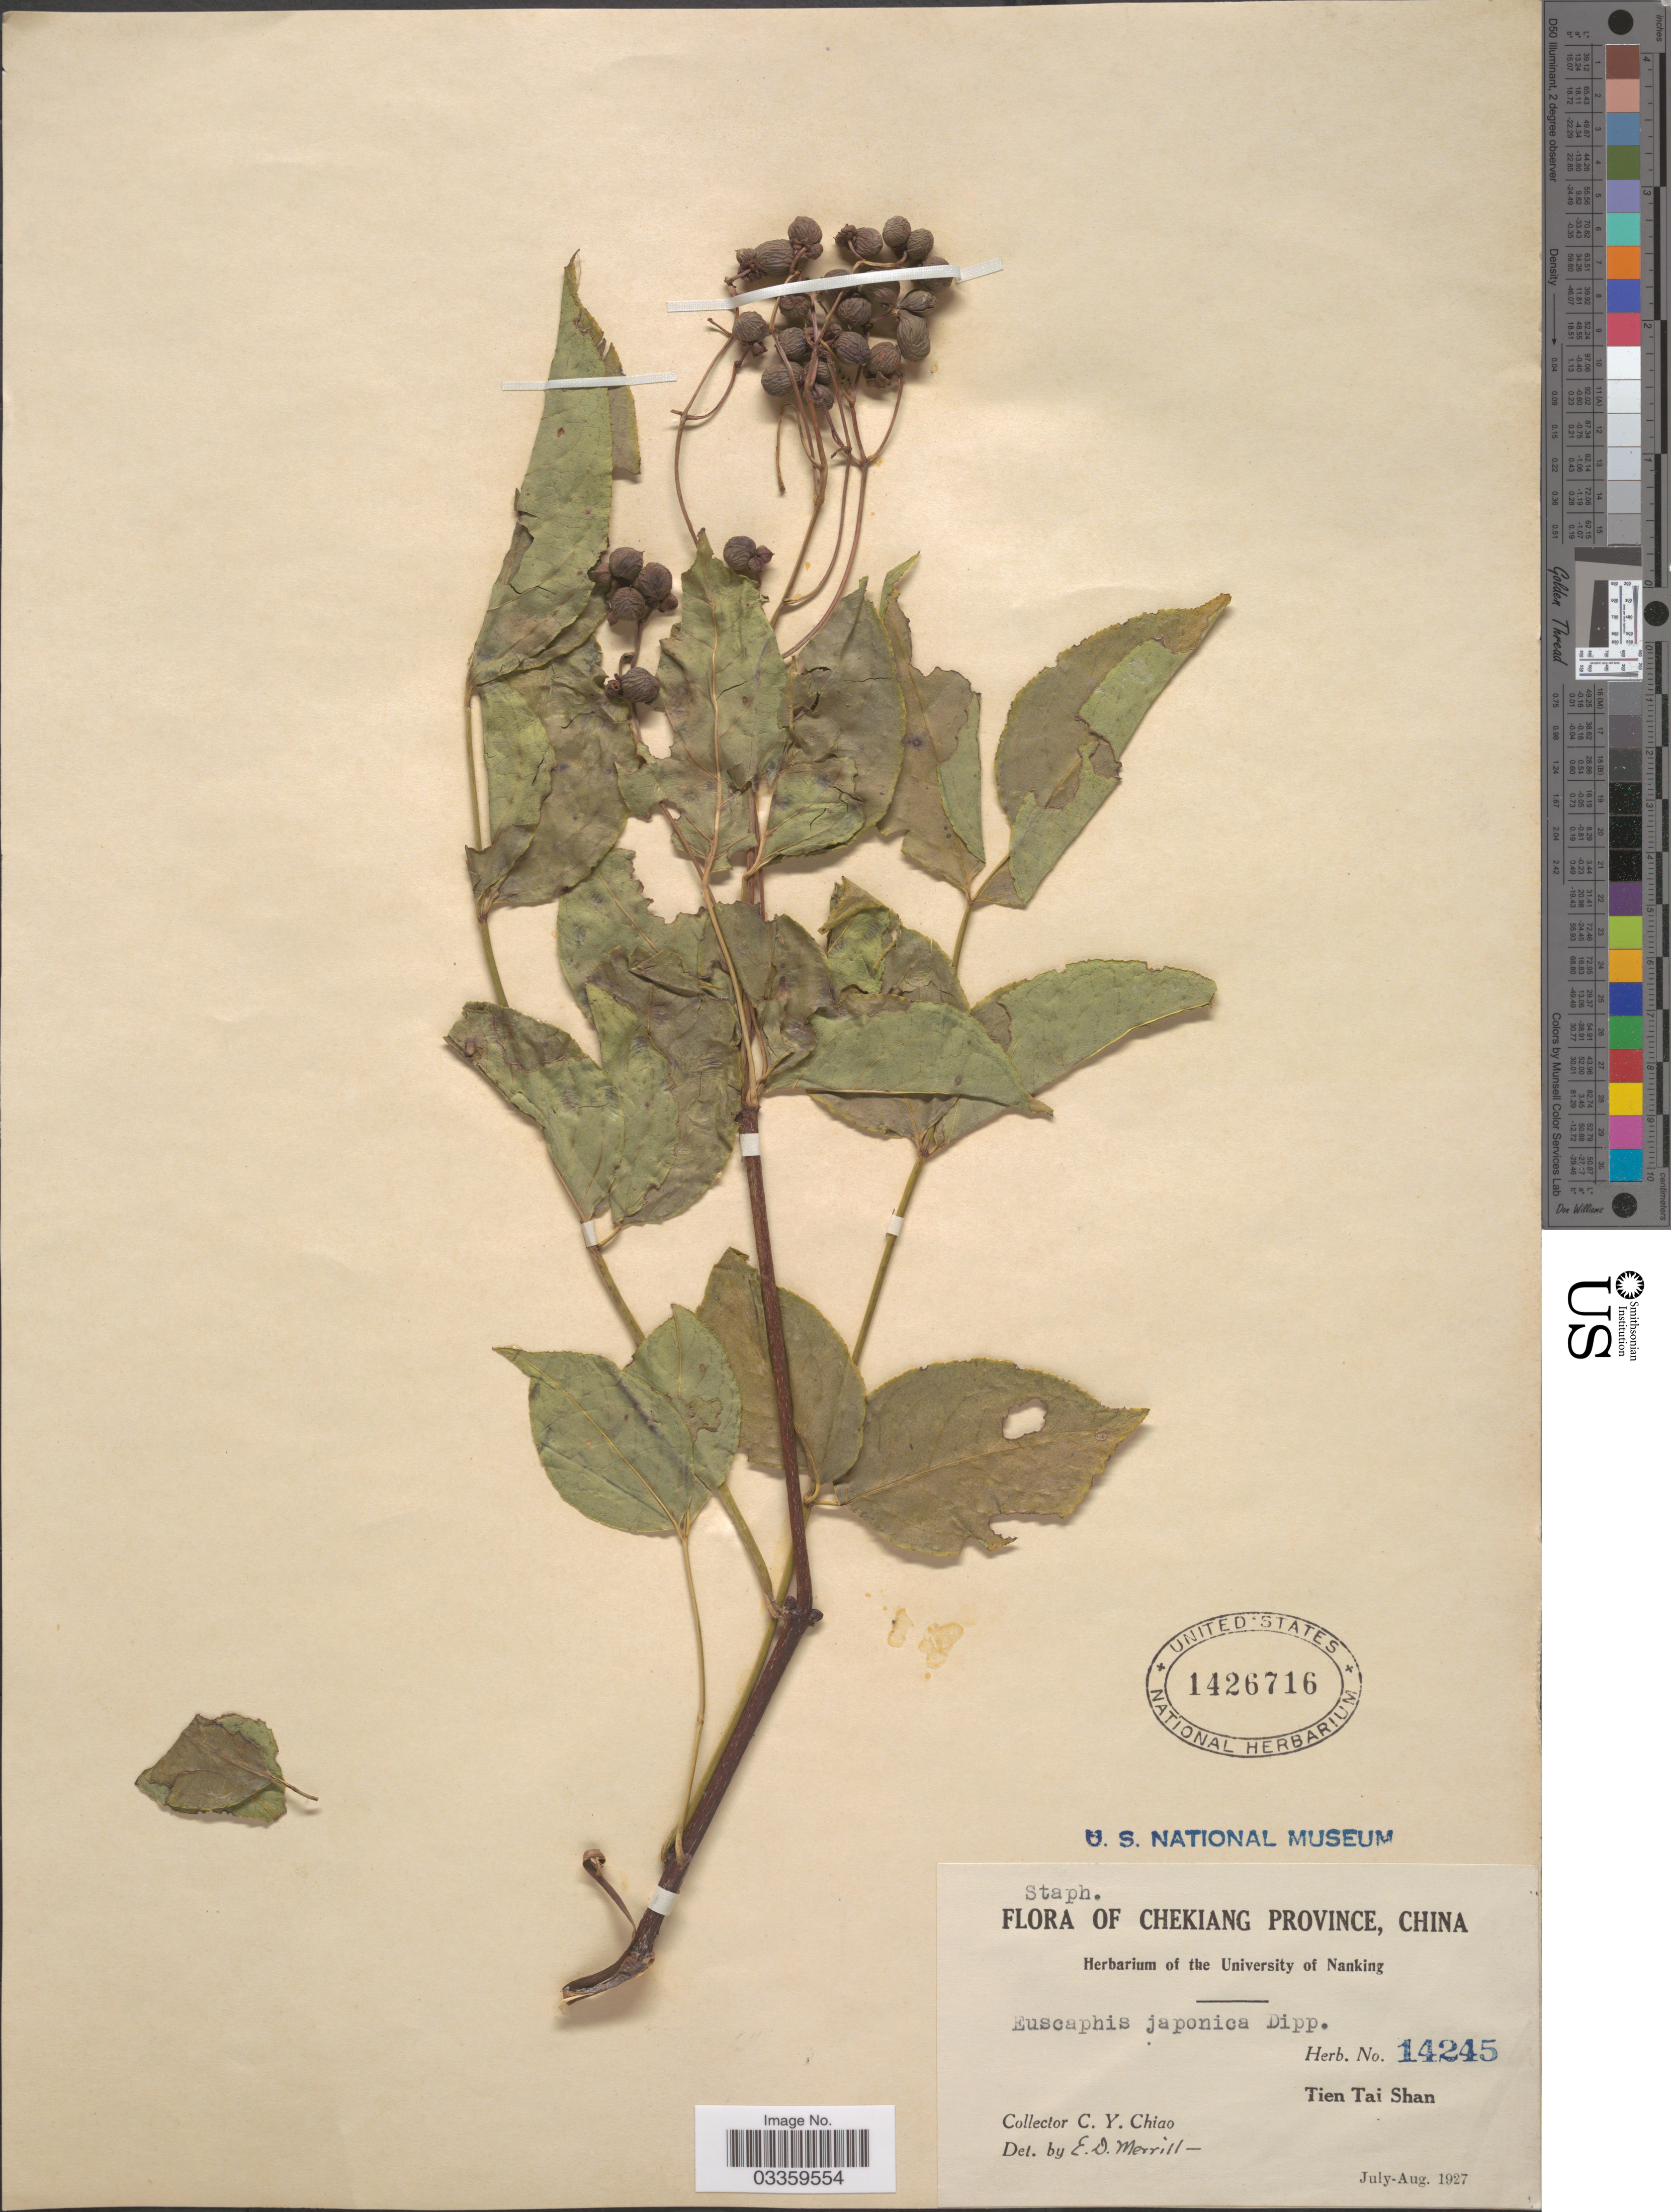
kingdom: Plantae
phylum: Tracheophyta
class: Magnoliopsida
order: Crossosomatales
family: Staphyleaceae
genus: Euscaphis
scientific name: Euscaphis japonica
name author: (Thunb.) Kanitz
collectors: C. Y. Chiao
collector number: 14245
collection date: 1927-07/1927-08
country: China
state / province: Zhejiang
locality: Chekiang Province. Tien Tai Shan.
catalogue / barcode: US 1426716